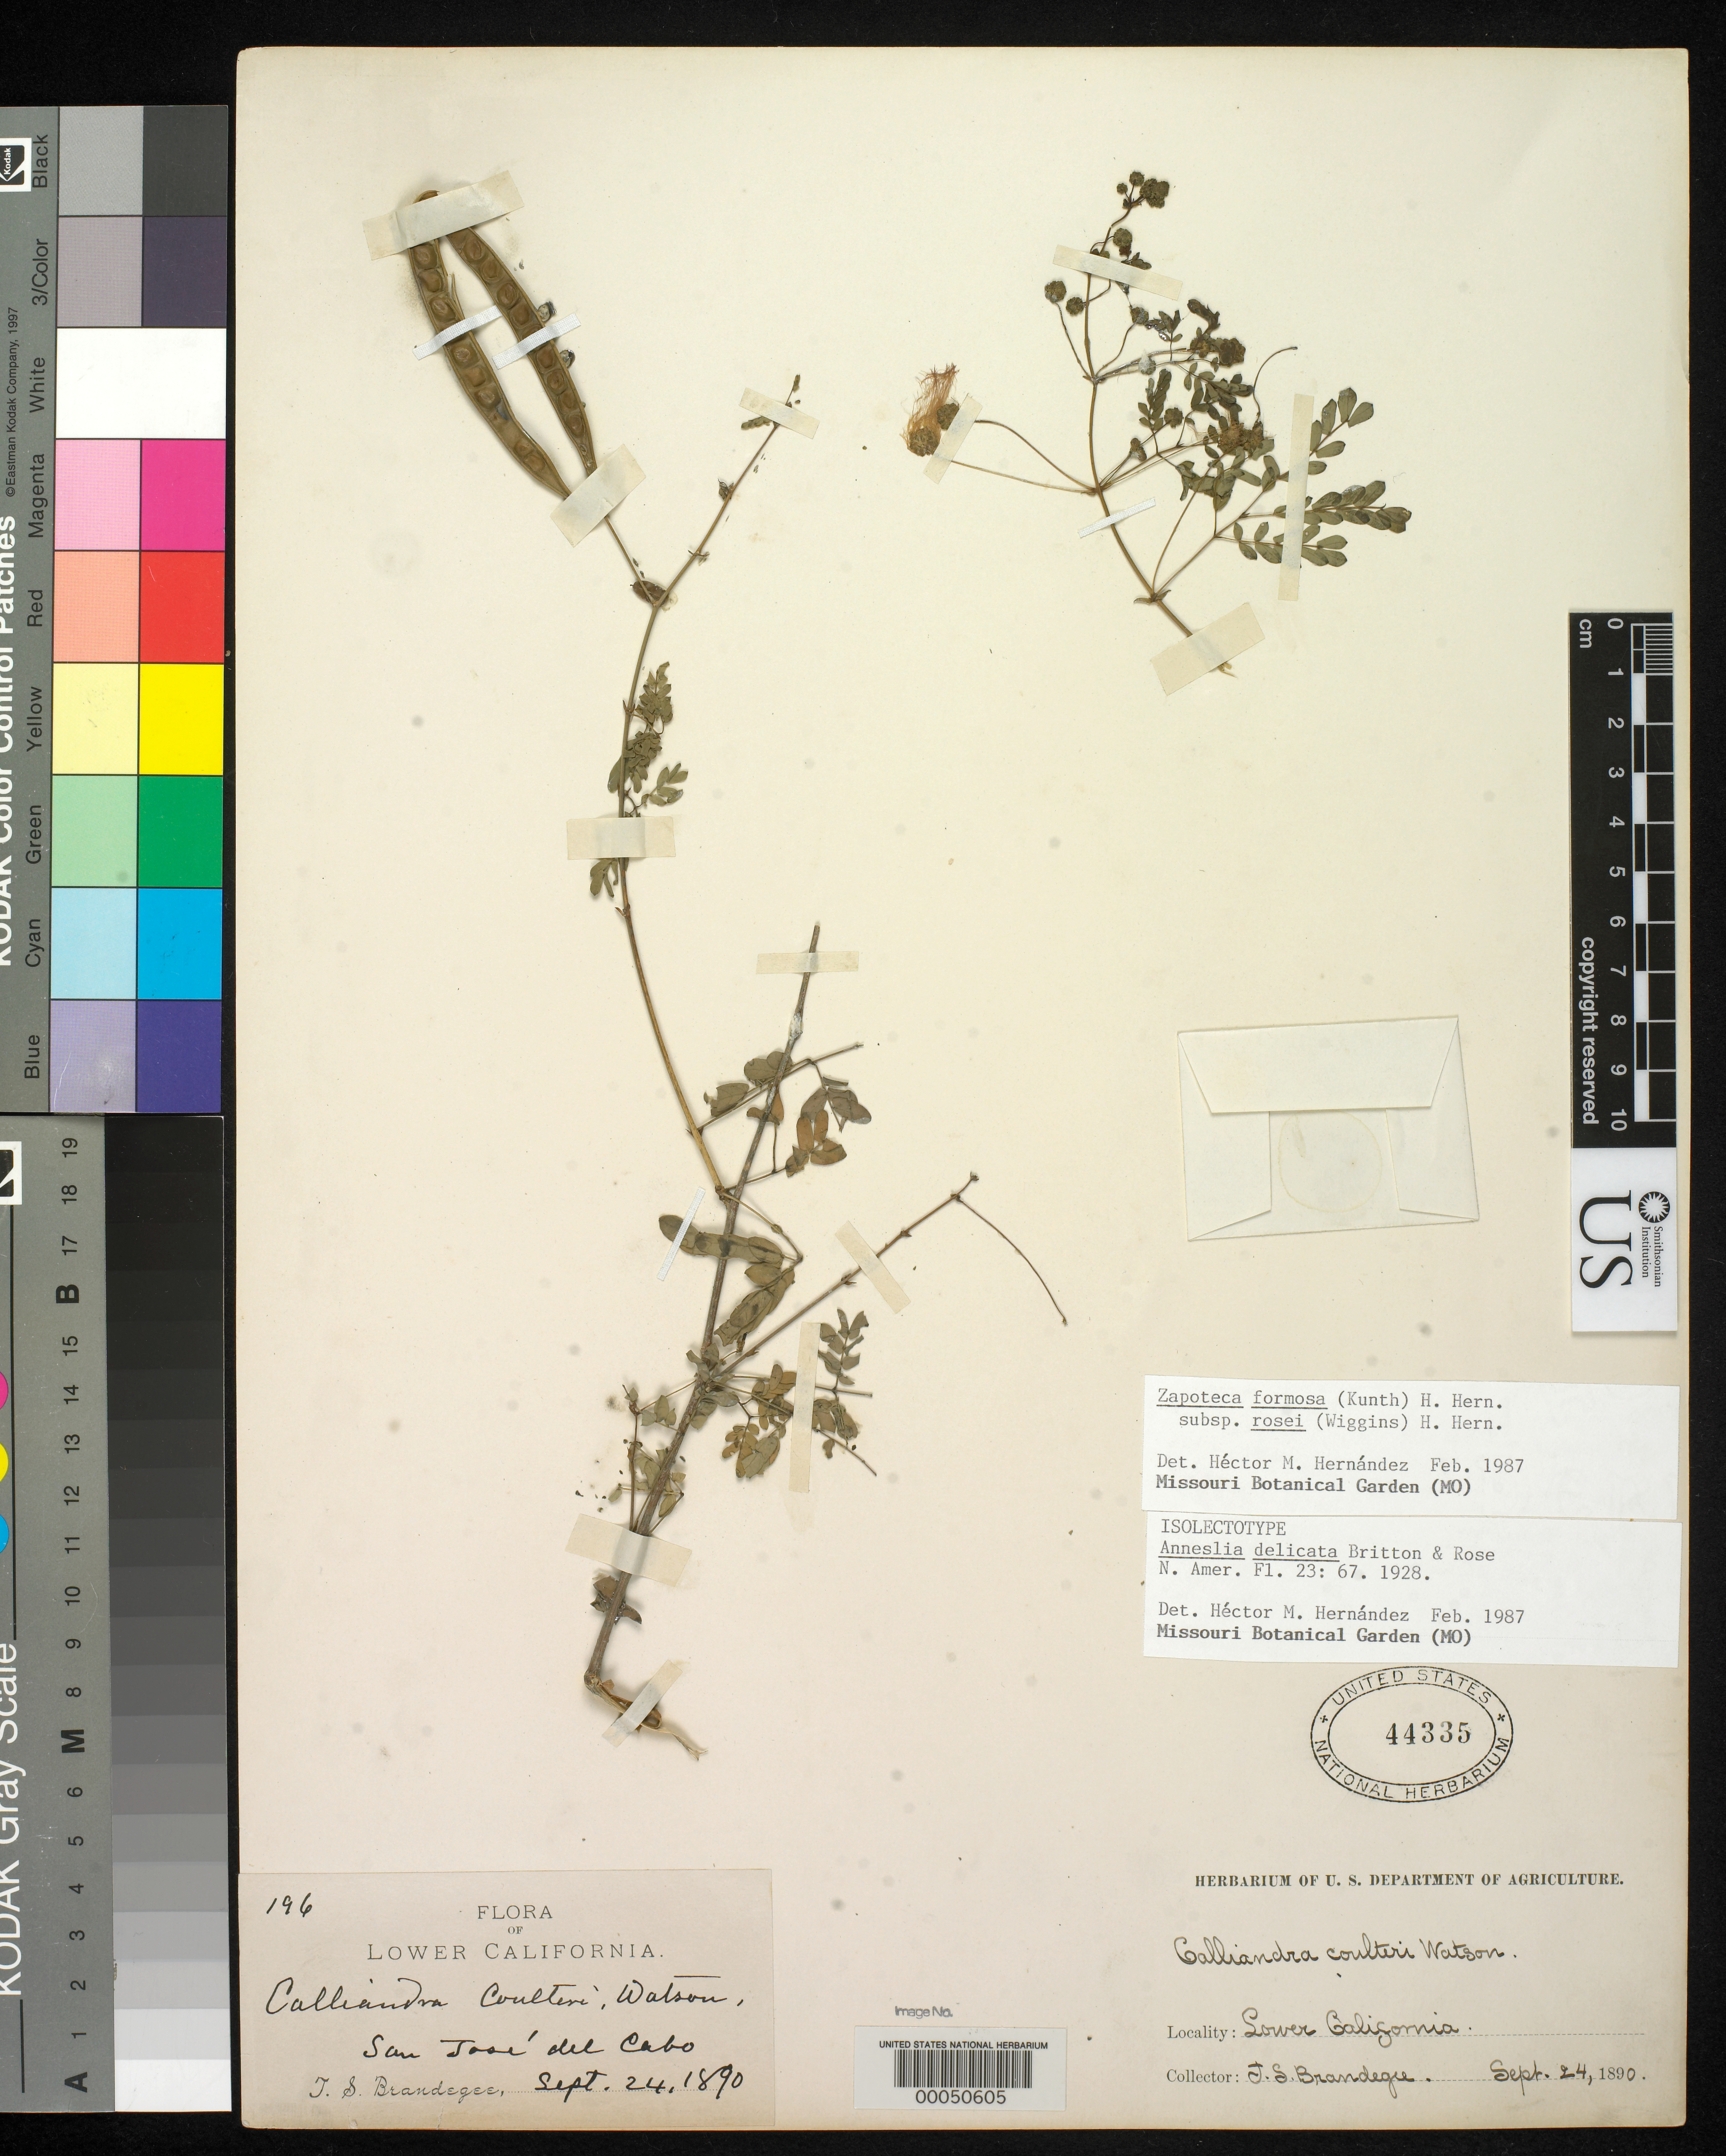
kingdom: Plantae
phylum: Tracheophyta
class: Magnoliopsida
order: Fabales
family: Fabaceae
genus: Anneslia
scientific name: Anneslia delicata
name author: Britton & Rose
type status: Isotype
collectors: T. S. Brandegee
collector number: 196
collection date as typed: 24 Sep 1890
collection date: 1890-09-24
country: Mexico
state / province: Baja California Sur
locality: San José del Cabo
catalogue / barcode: US 44335